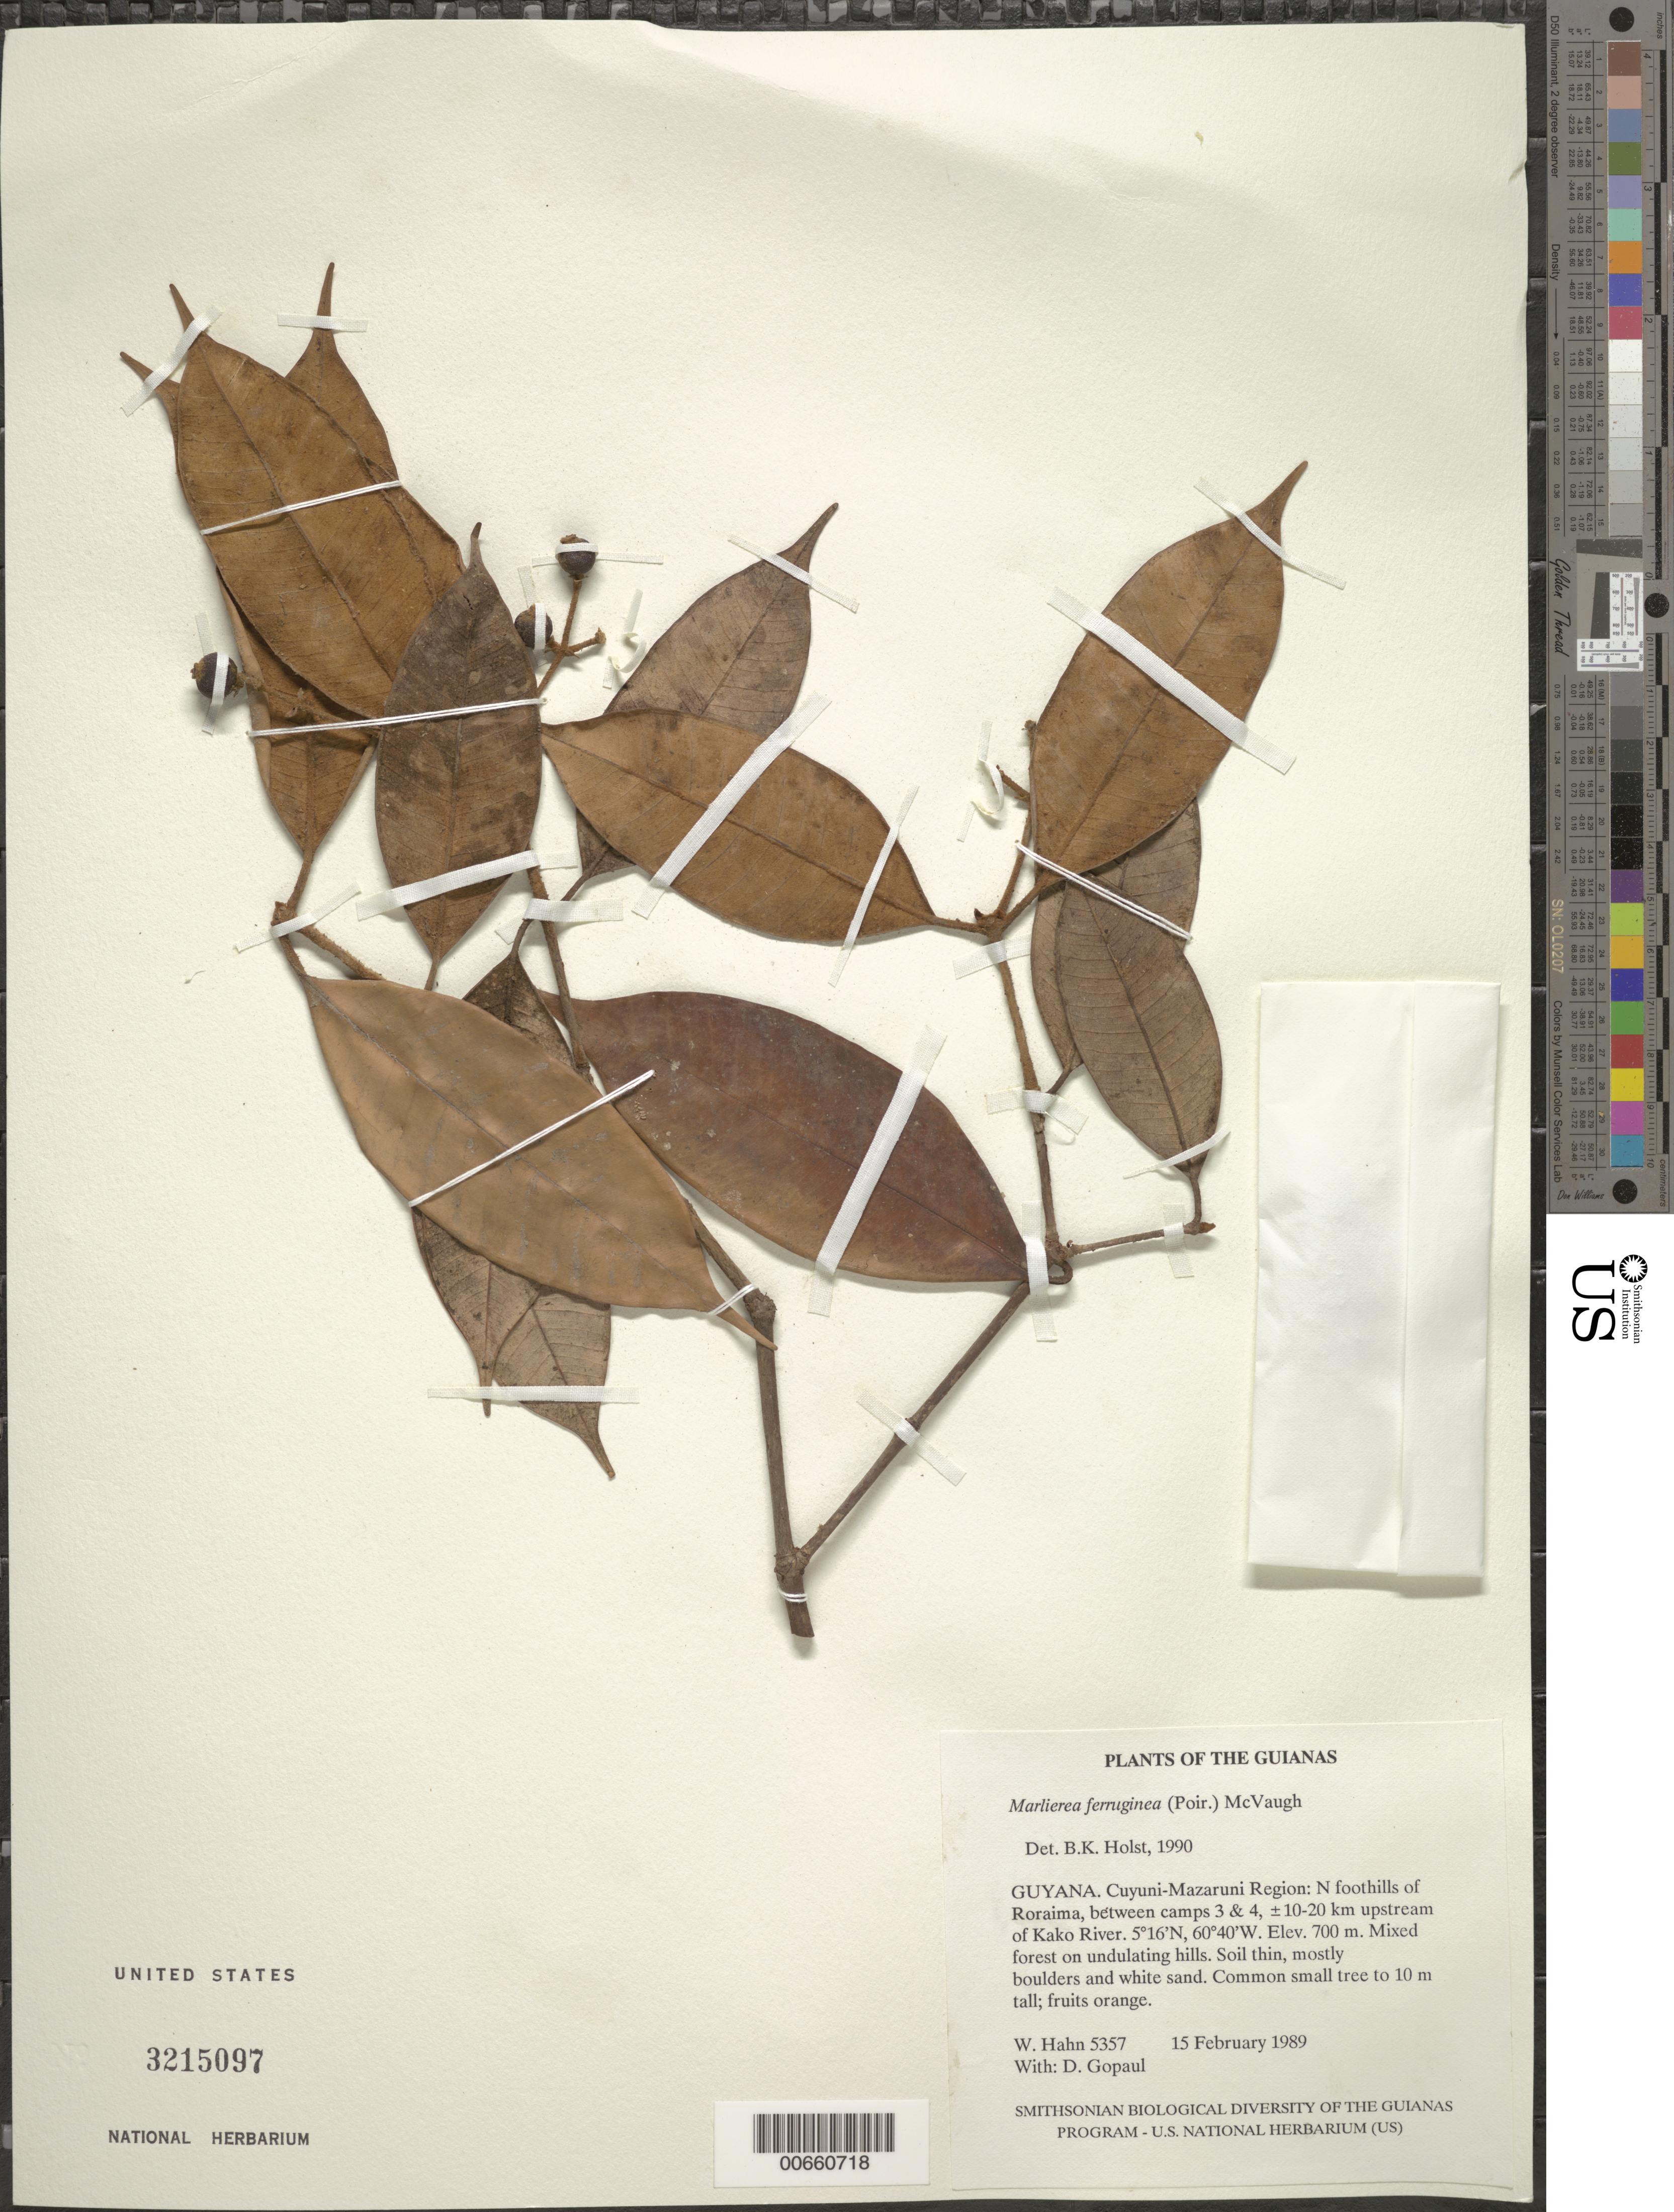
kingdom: Plantae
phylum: Tracheophyta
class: Magnoliopsida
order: Myrtales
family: Myrtaceae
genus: Myrcia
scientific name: Myrcia ferruginea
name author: (Poir.) DC.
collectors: W. Hahn & D. Gopaul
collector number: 5357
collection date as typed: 15 February 1989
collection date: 1989-02-15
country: Guyana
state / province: Cuyuni-Mazaruni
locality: N foothills of Roraima, between camps 3 & 4, ±10-20 km upstream of Kako River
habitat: Mixed forest on undulating hills. Soil thin, mostly boulders and white sand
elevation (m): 700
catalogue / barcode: US 3215097